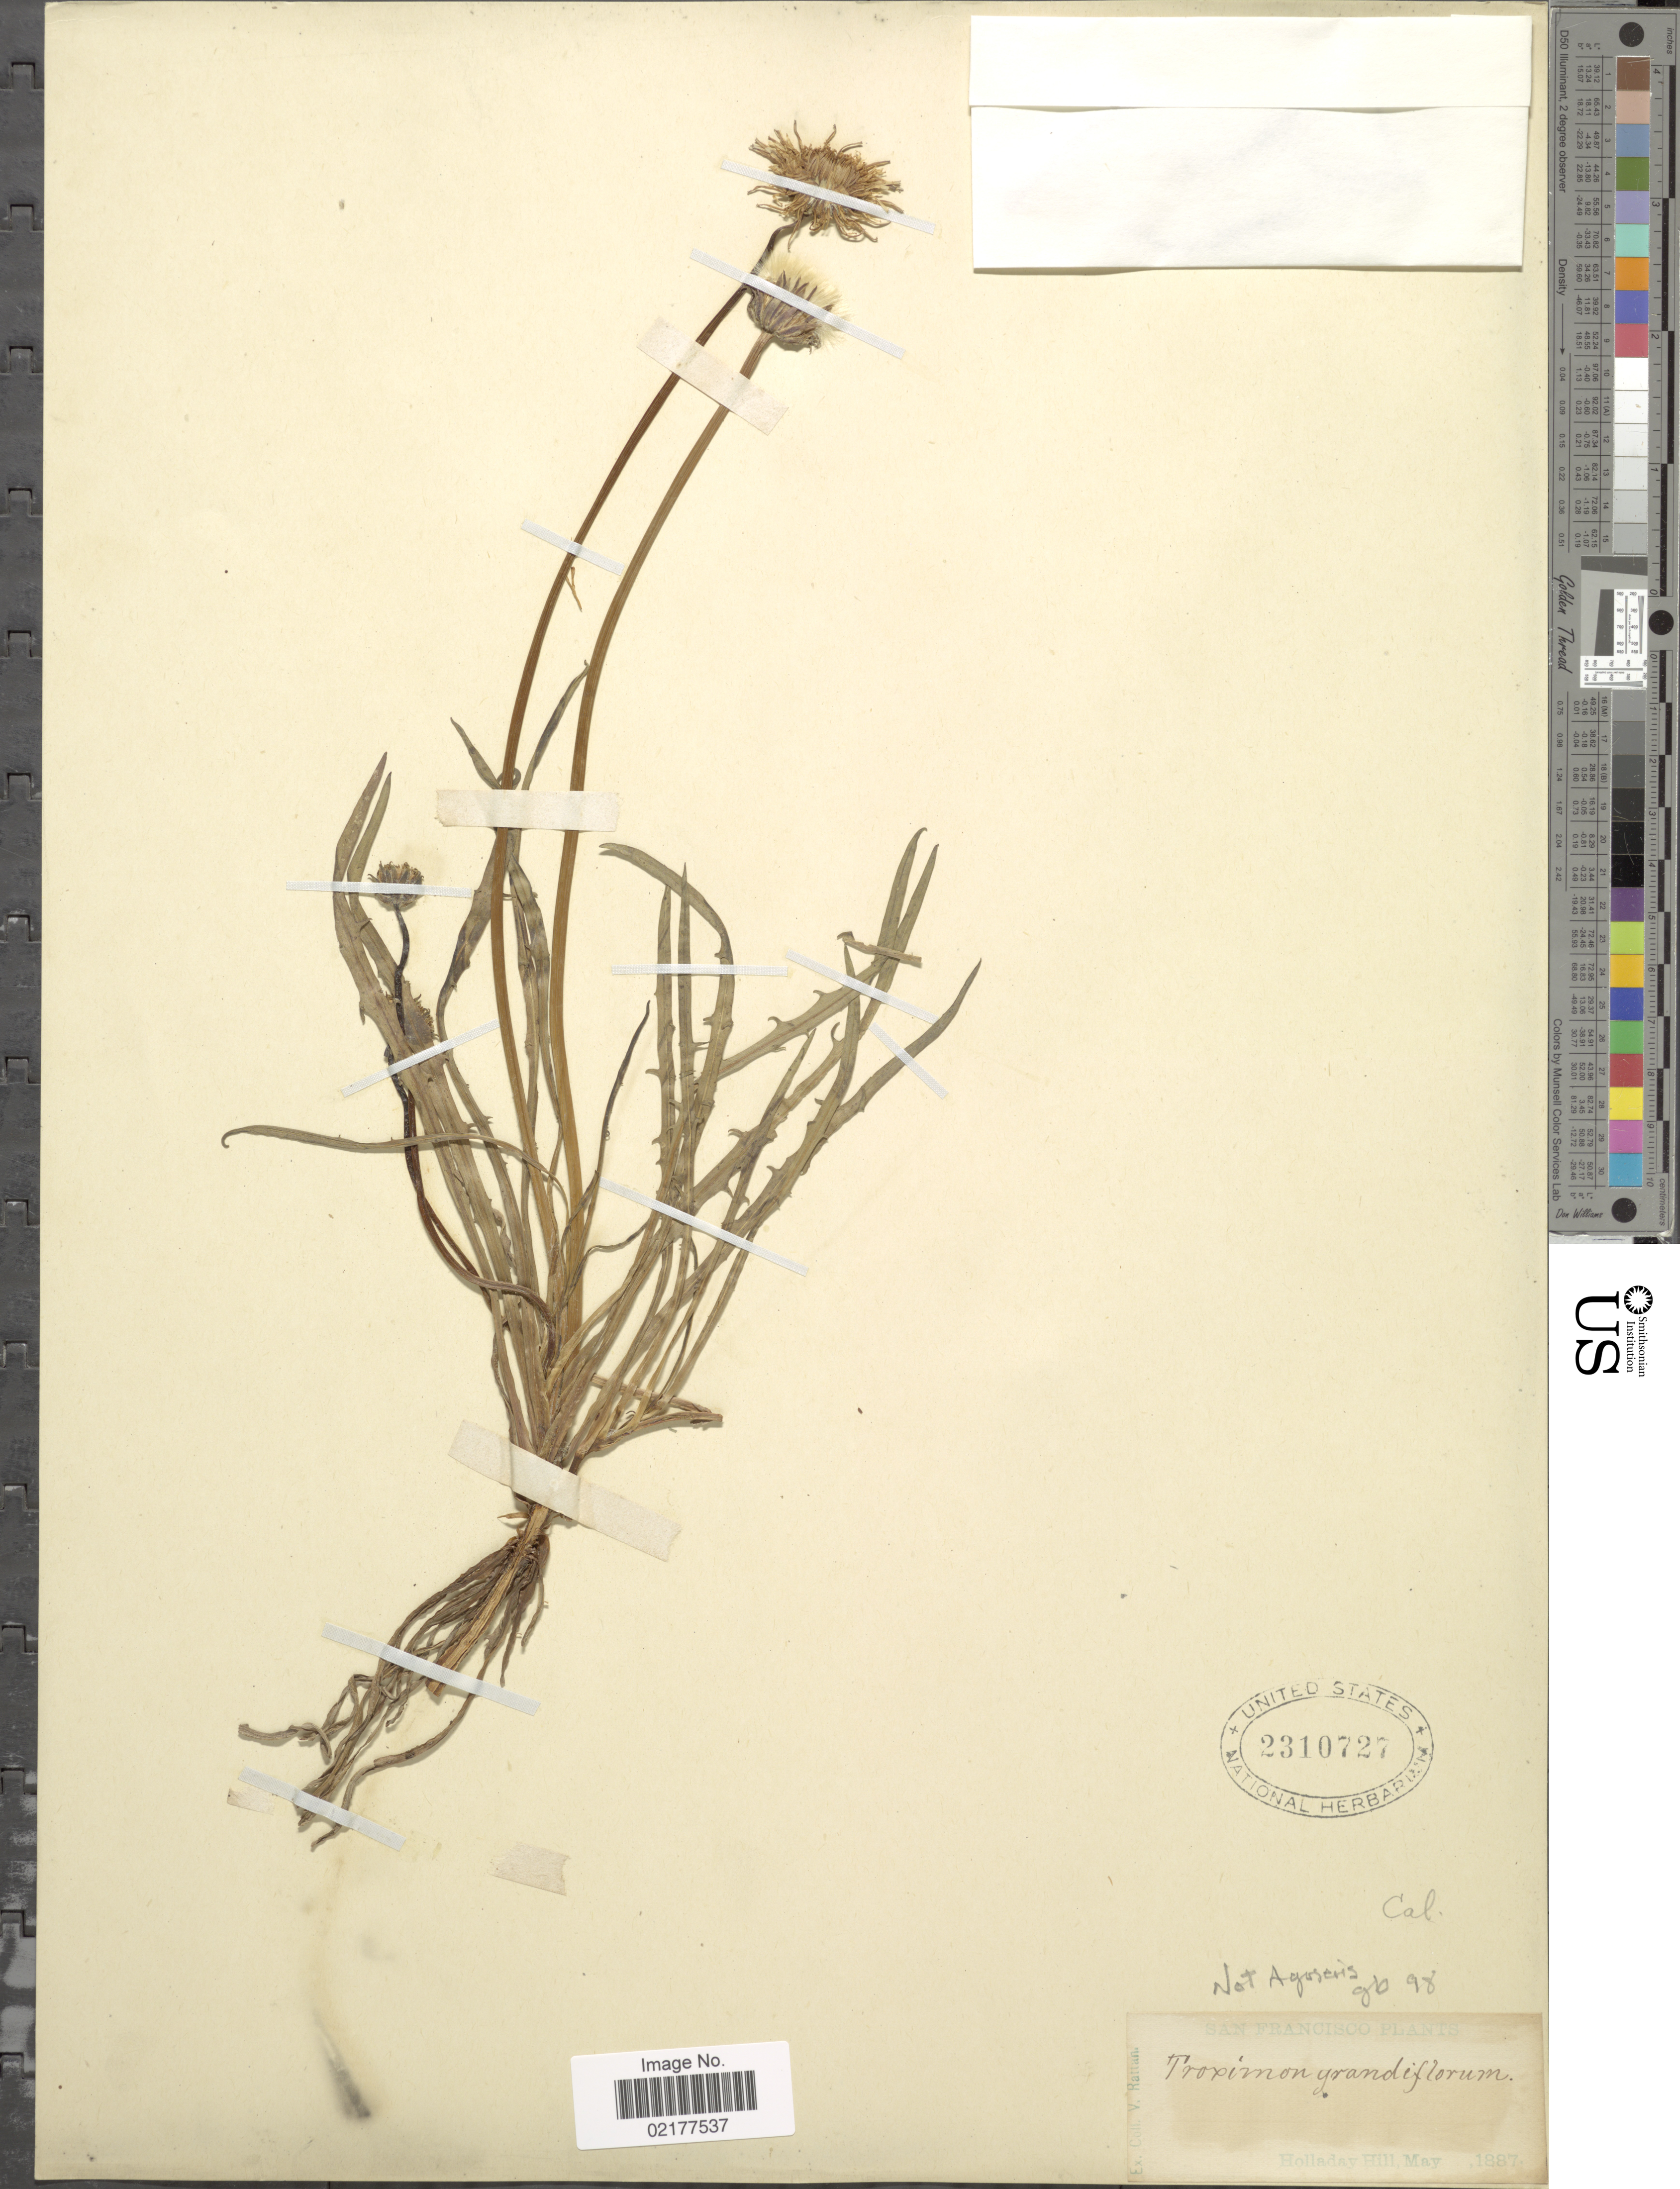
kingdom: Plantae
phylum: Tracheophyta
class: Magnoliopsida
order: Asterales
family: Asteraceae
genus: Crepis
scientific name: Crepis sp.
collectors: H. Hill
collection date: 1887-05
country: United States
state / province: California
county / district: San Francisco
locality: San Francisco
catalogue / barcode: US 2310727